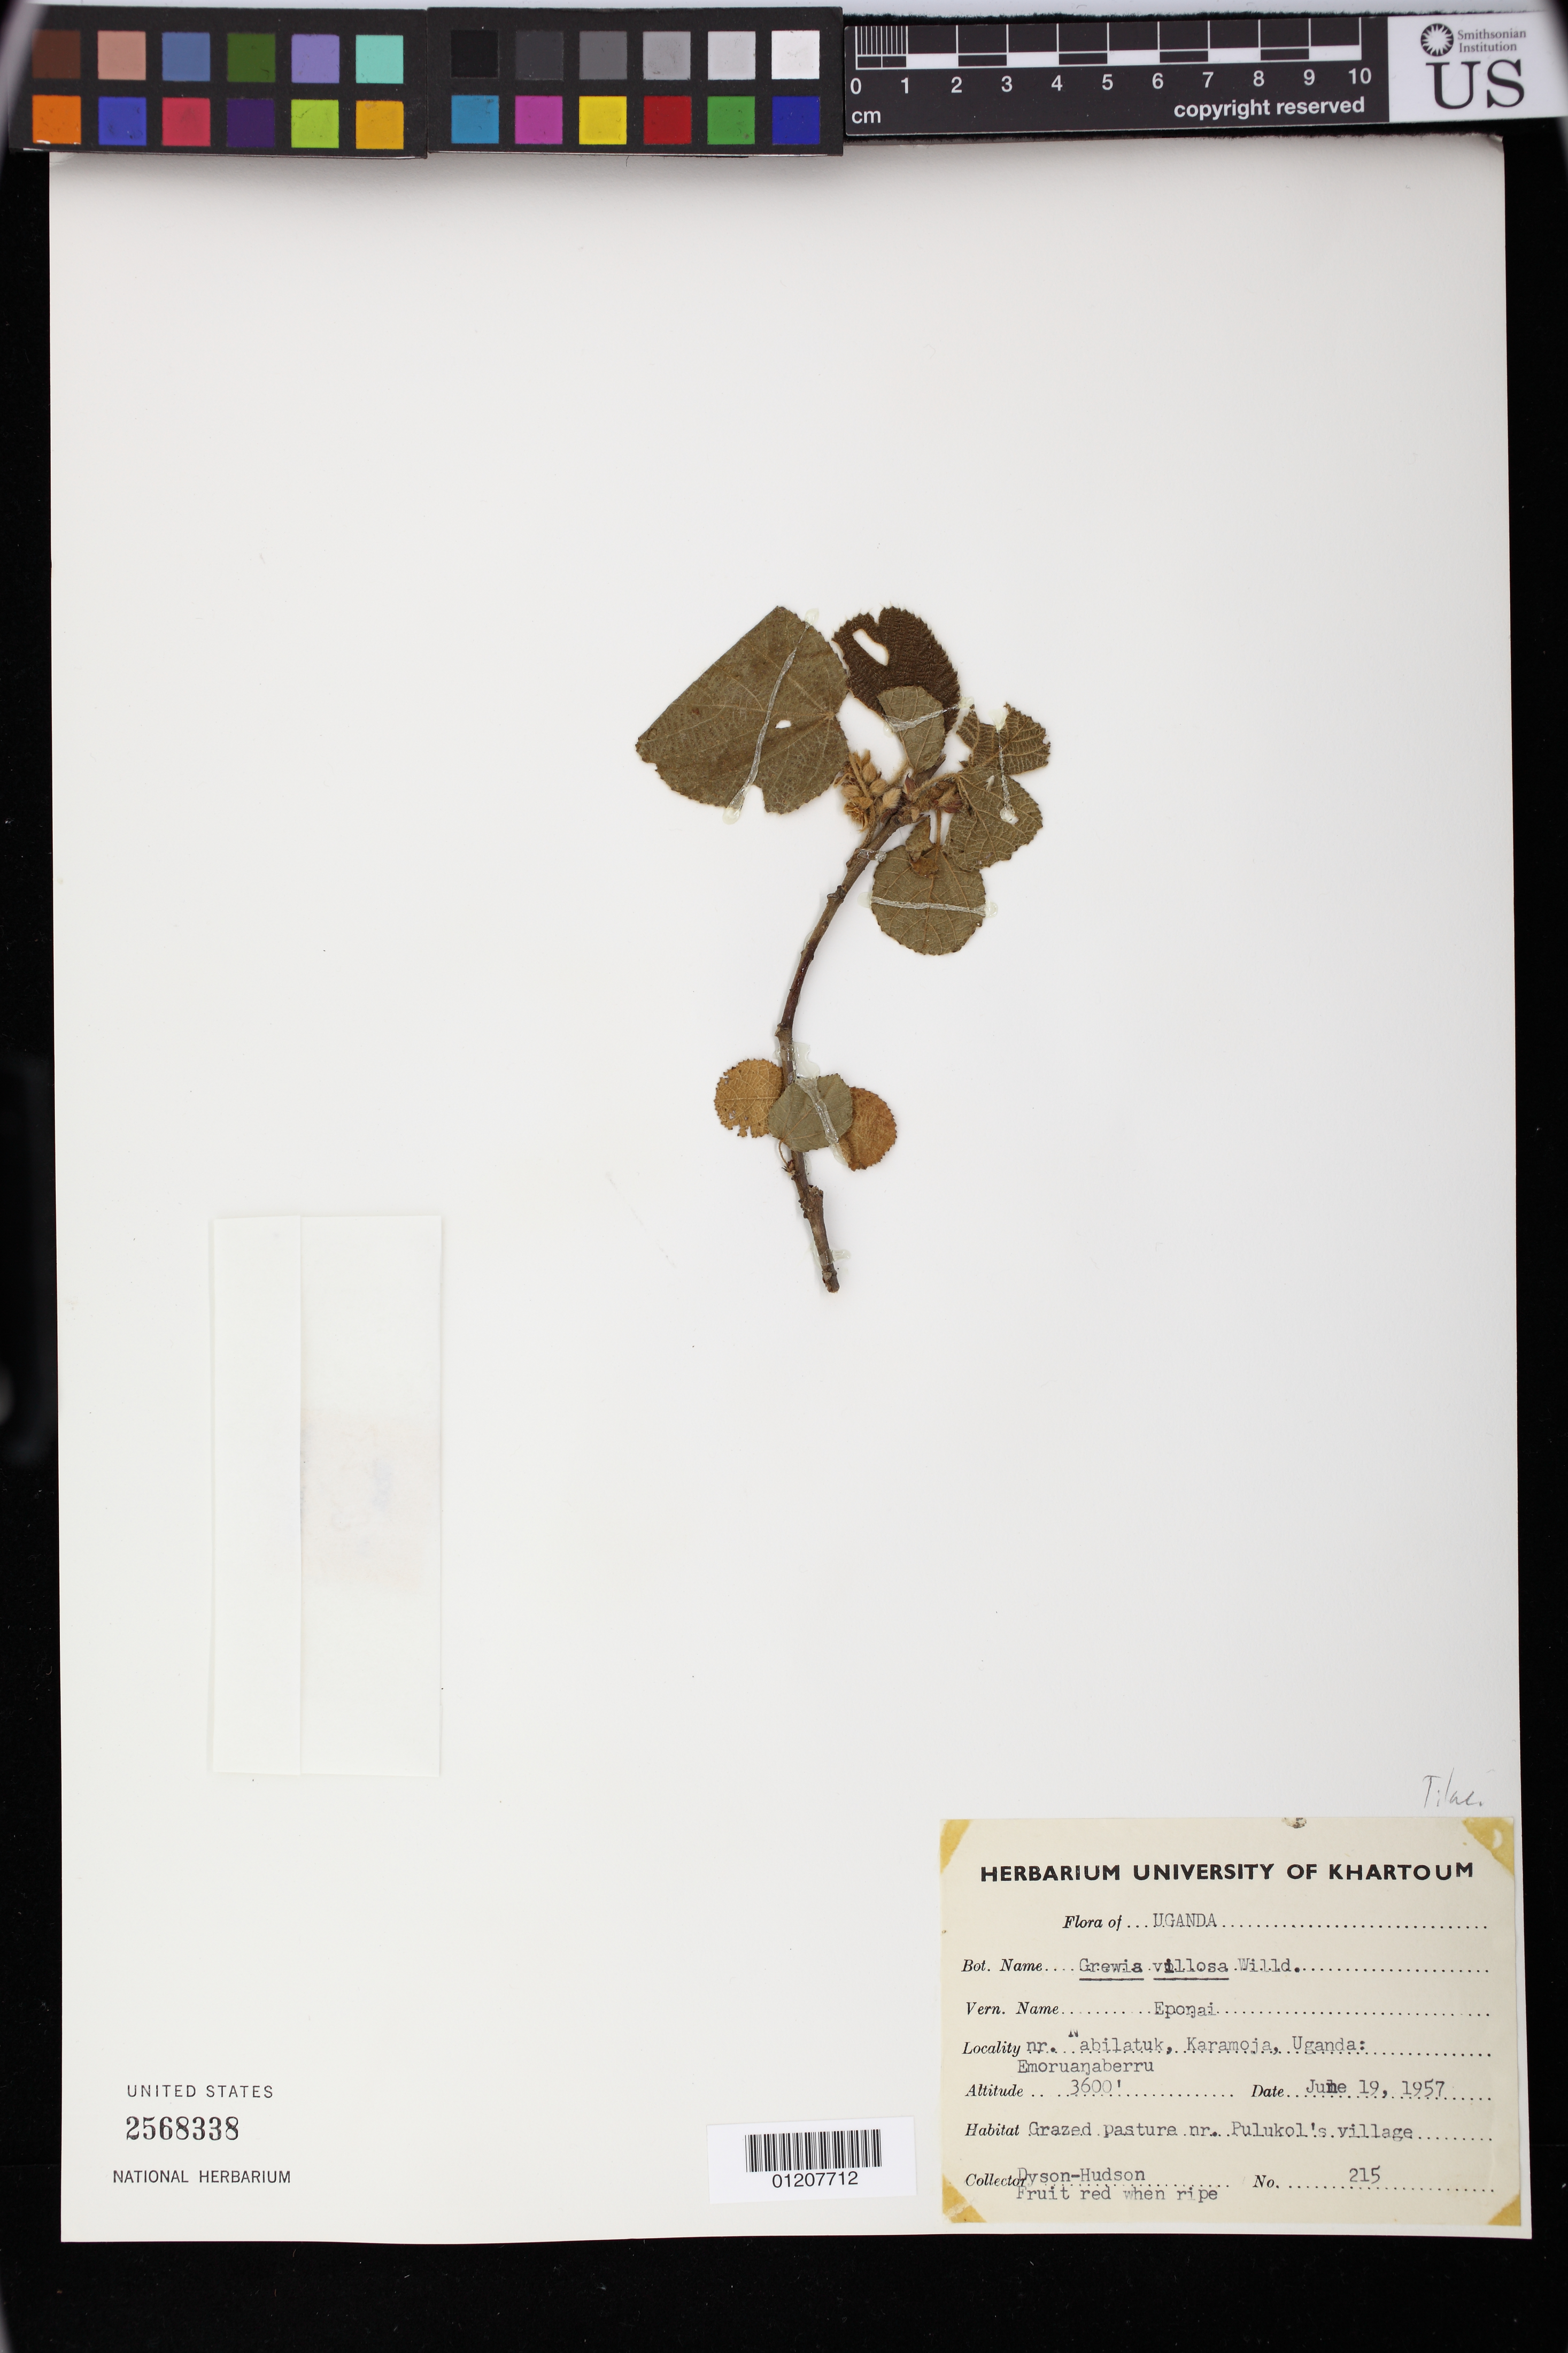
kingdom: Plantae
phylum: Tracheophyta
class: Magnoliopsida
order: Malvales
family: Malvaceae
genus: Grewia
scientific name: Grewia villosa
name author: Willd.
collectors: Dyson-Hudson, --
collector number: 215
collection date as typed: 19 Jun 1957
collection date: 1957-06-19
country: Uganda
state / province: Northern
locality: nr. Nabilatuk, Karamoja, Uganda: Emoruanaberru. Grazed pasture nr. Pulukol's village.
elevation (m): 1097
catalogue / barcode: US 2568338